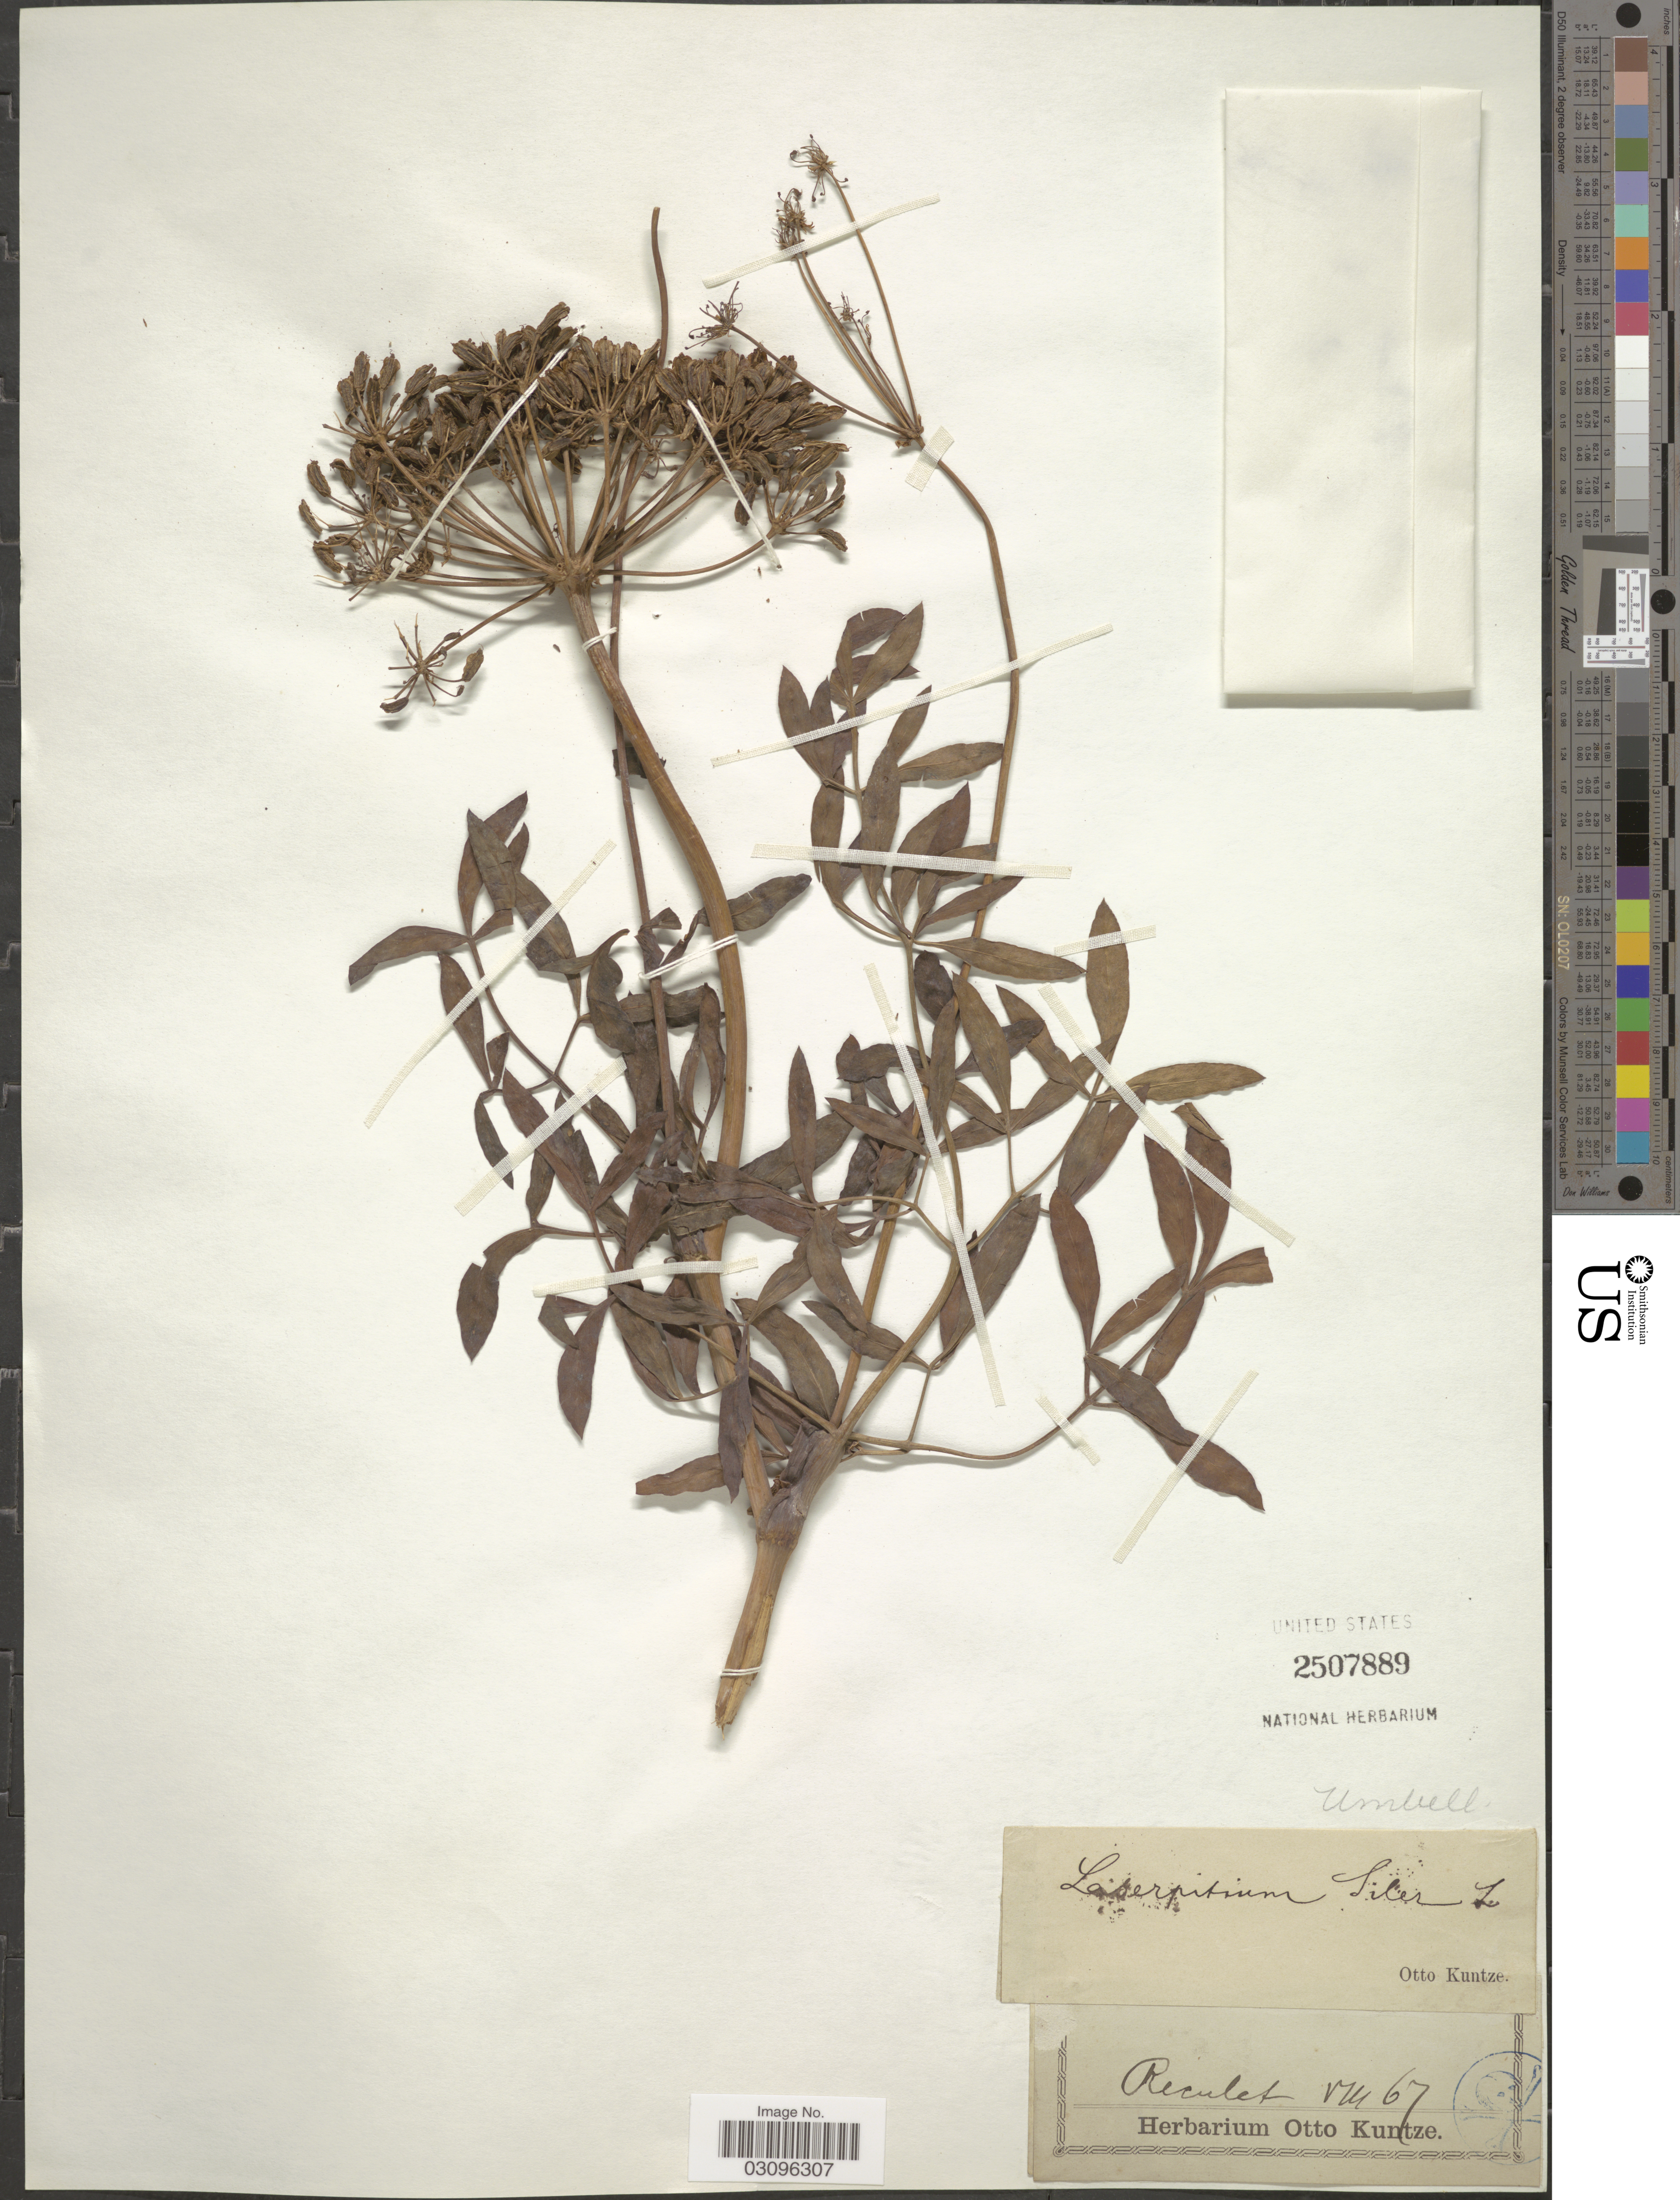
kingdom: Plantae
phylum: Tracheophyta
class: Magnoliopsida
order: Apiales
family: Apiaceae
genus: Laserpitium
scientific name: Laserpitium siler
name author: L.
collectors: C.E.O. Kuntze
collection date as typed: Transcribed d/m/y: /8/67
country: France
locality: Reculet.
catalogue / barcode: US 2507889